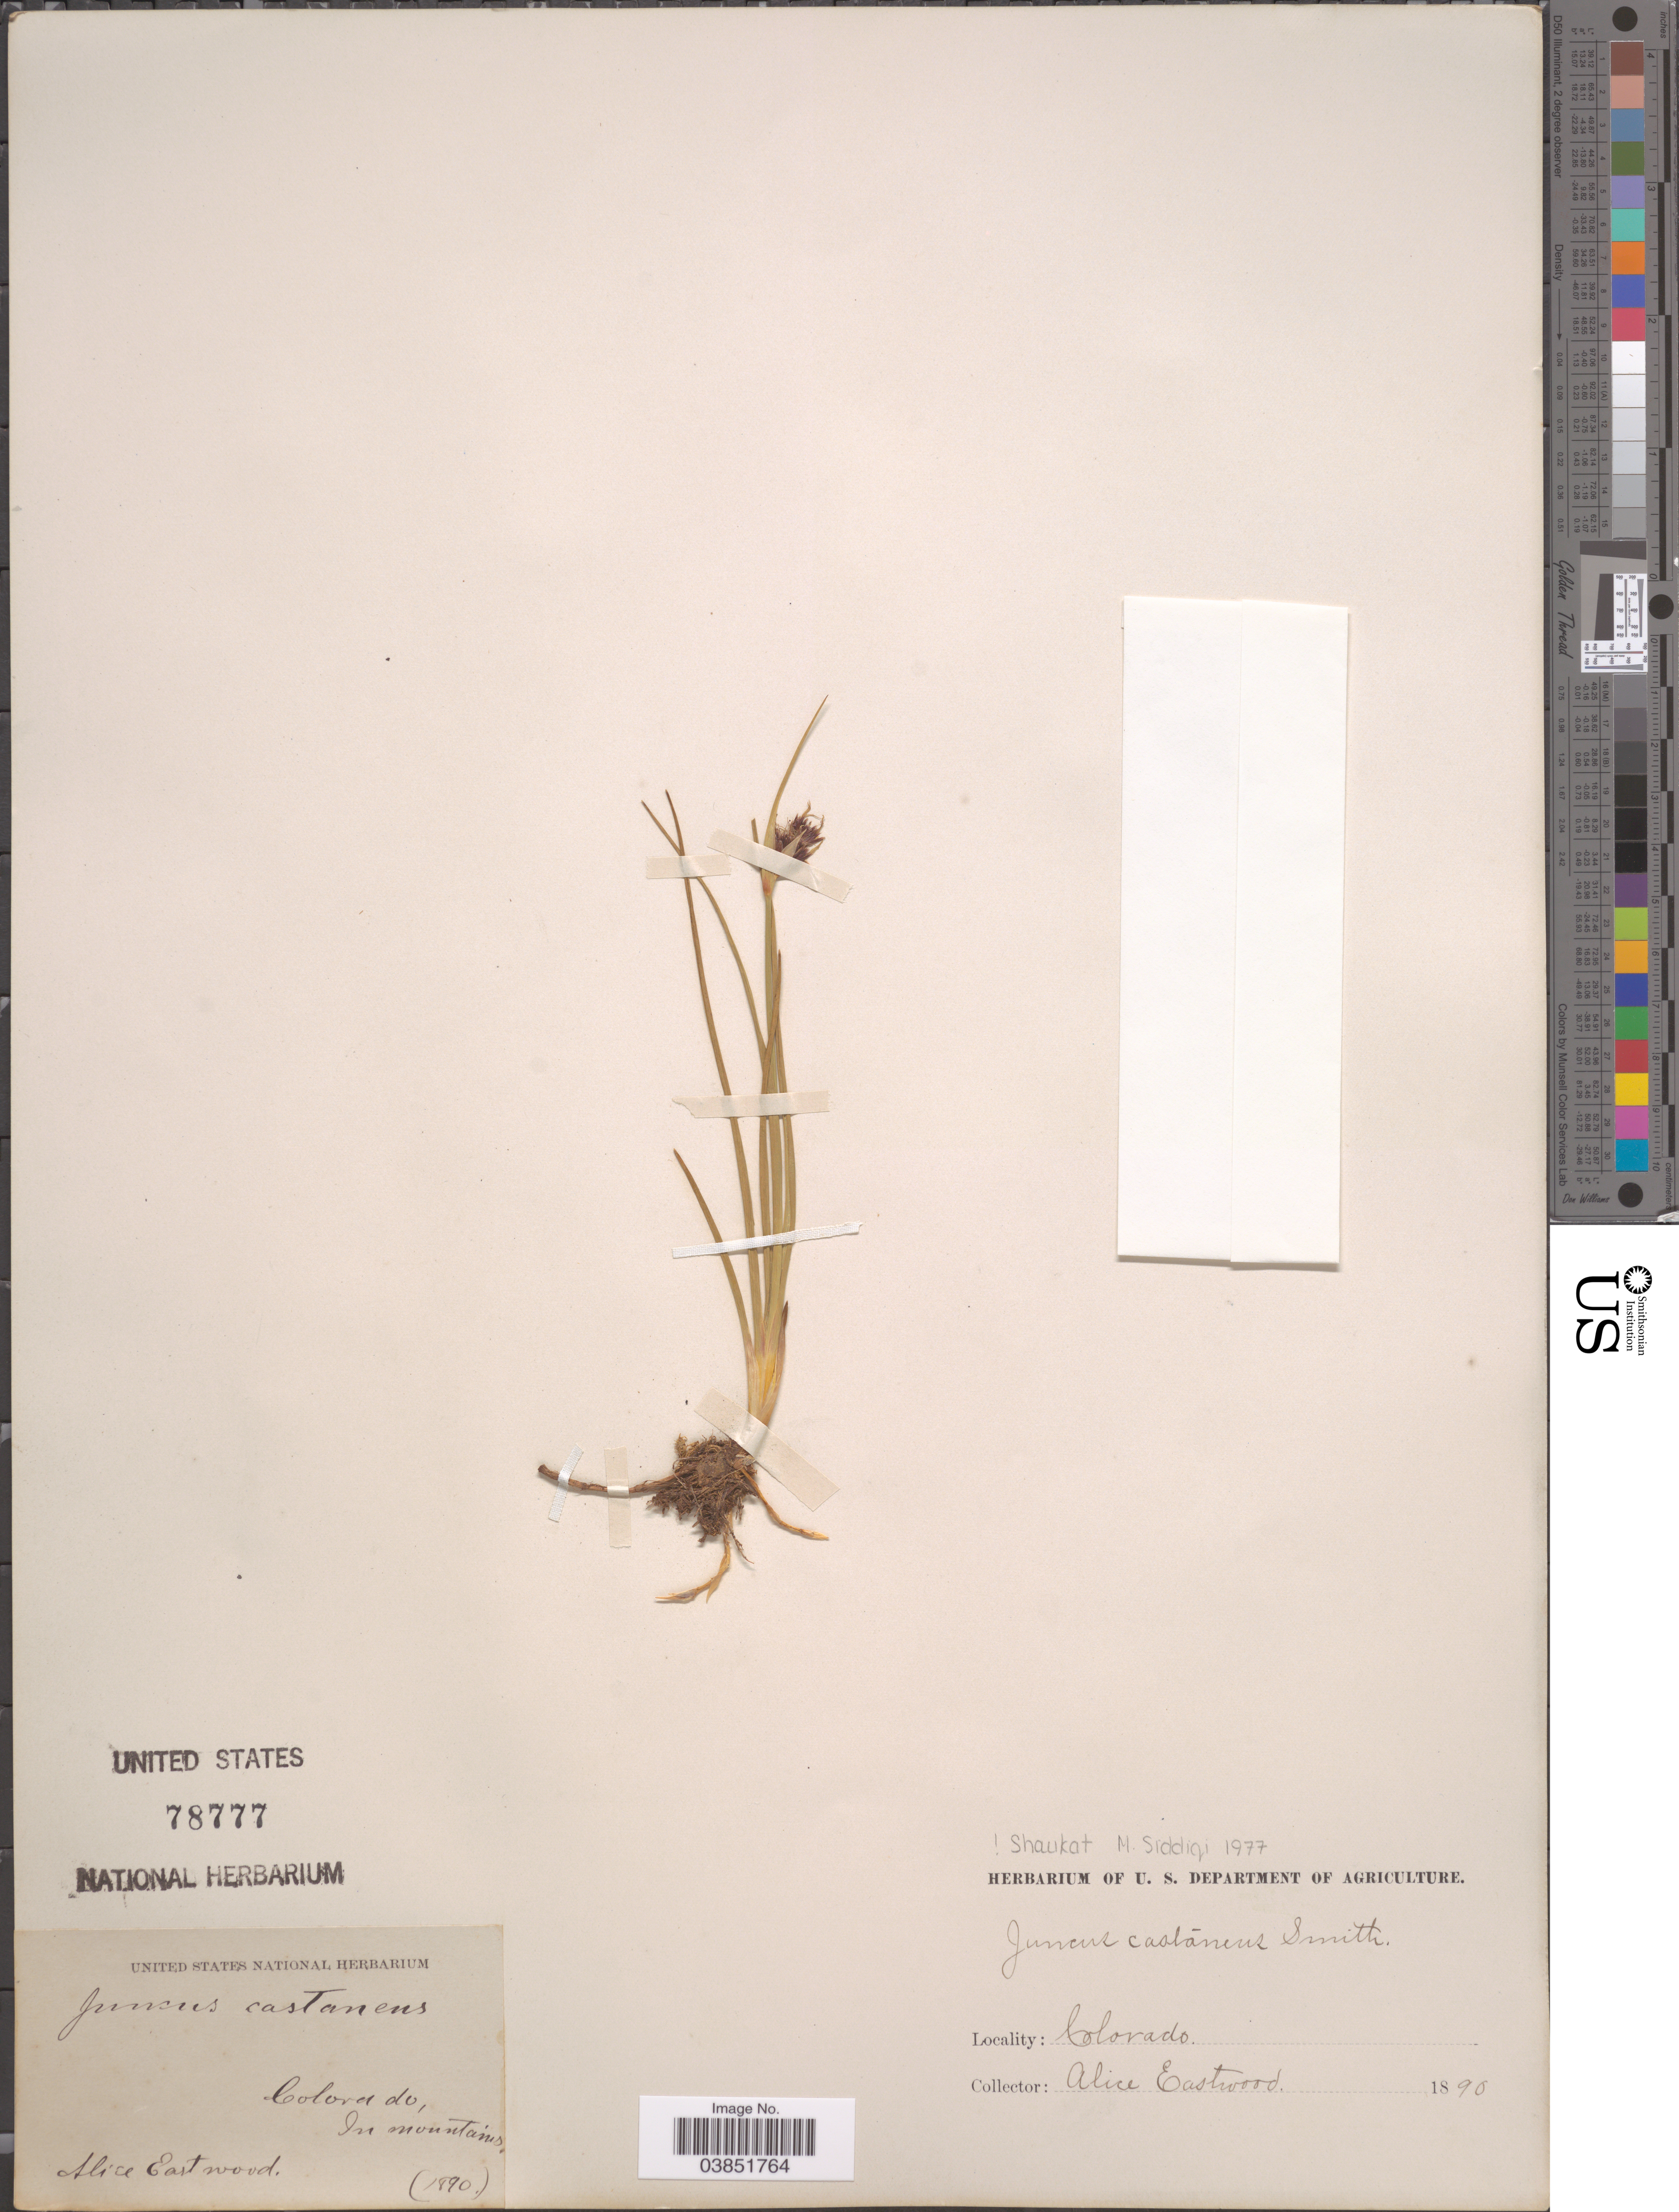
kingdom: Plantae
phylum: Tracheophyta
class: Liliopsida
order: Poales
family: Juncaceae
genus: Juncus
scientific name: Juncus castaneus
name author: Sm.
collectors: A. Eastwood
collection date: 1890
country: United States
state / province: Colorado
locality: In mountains.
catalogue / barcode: US 78777